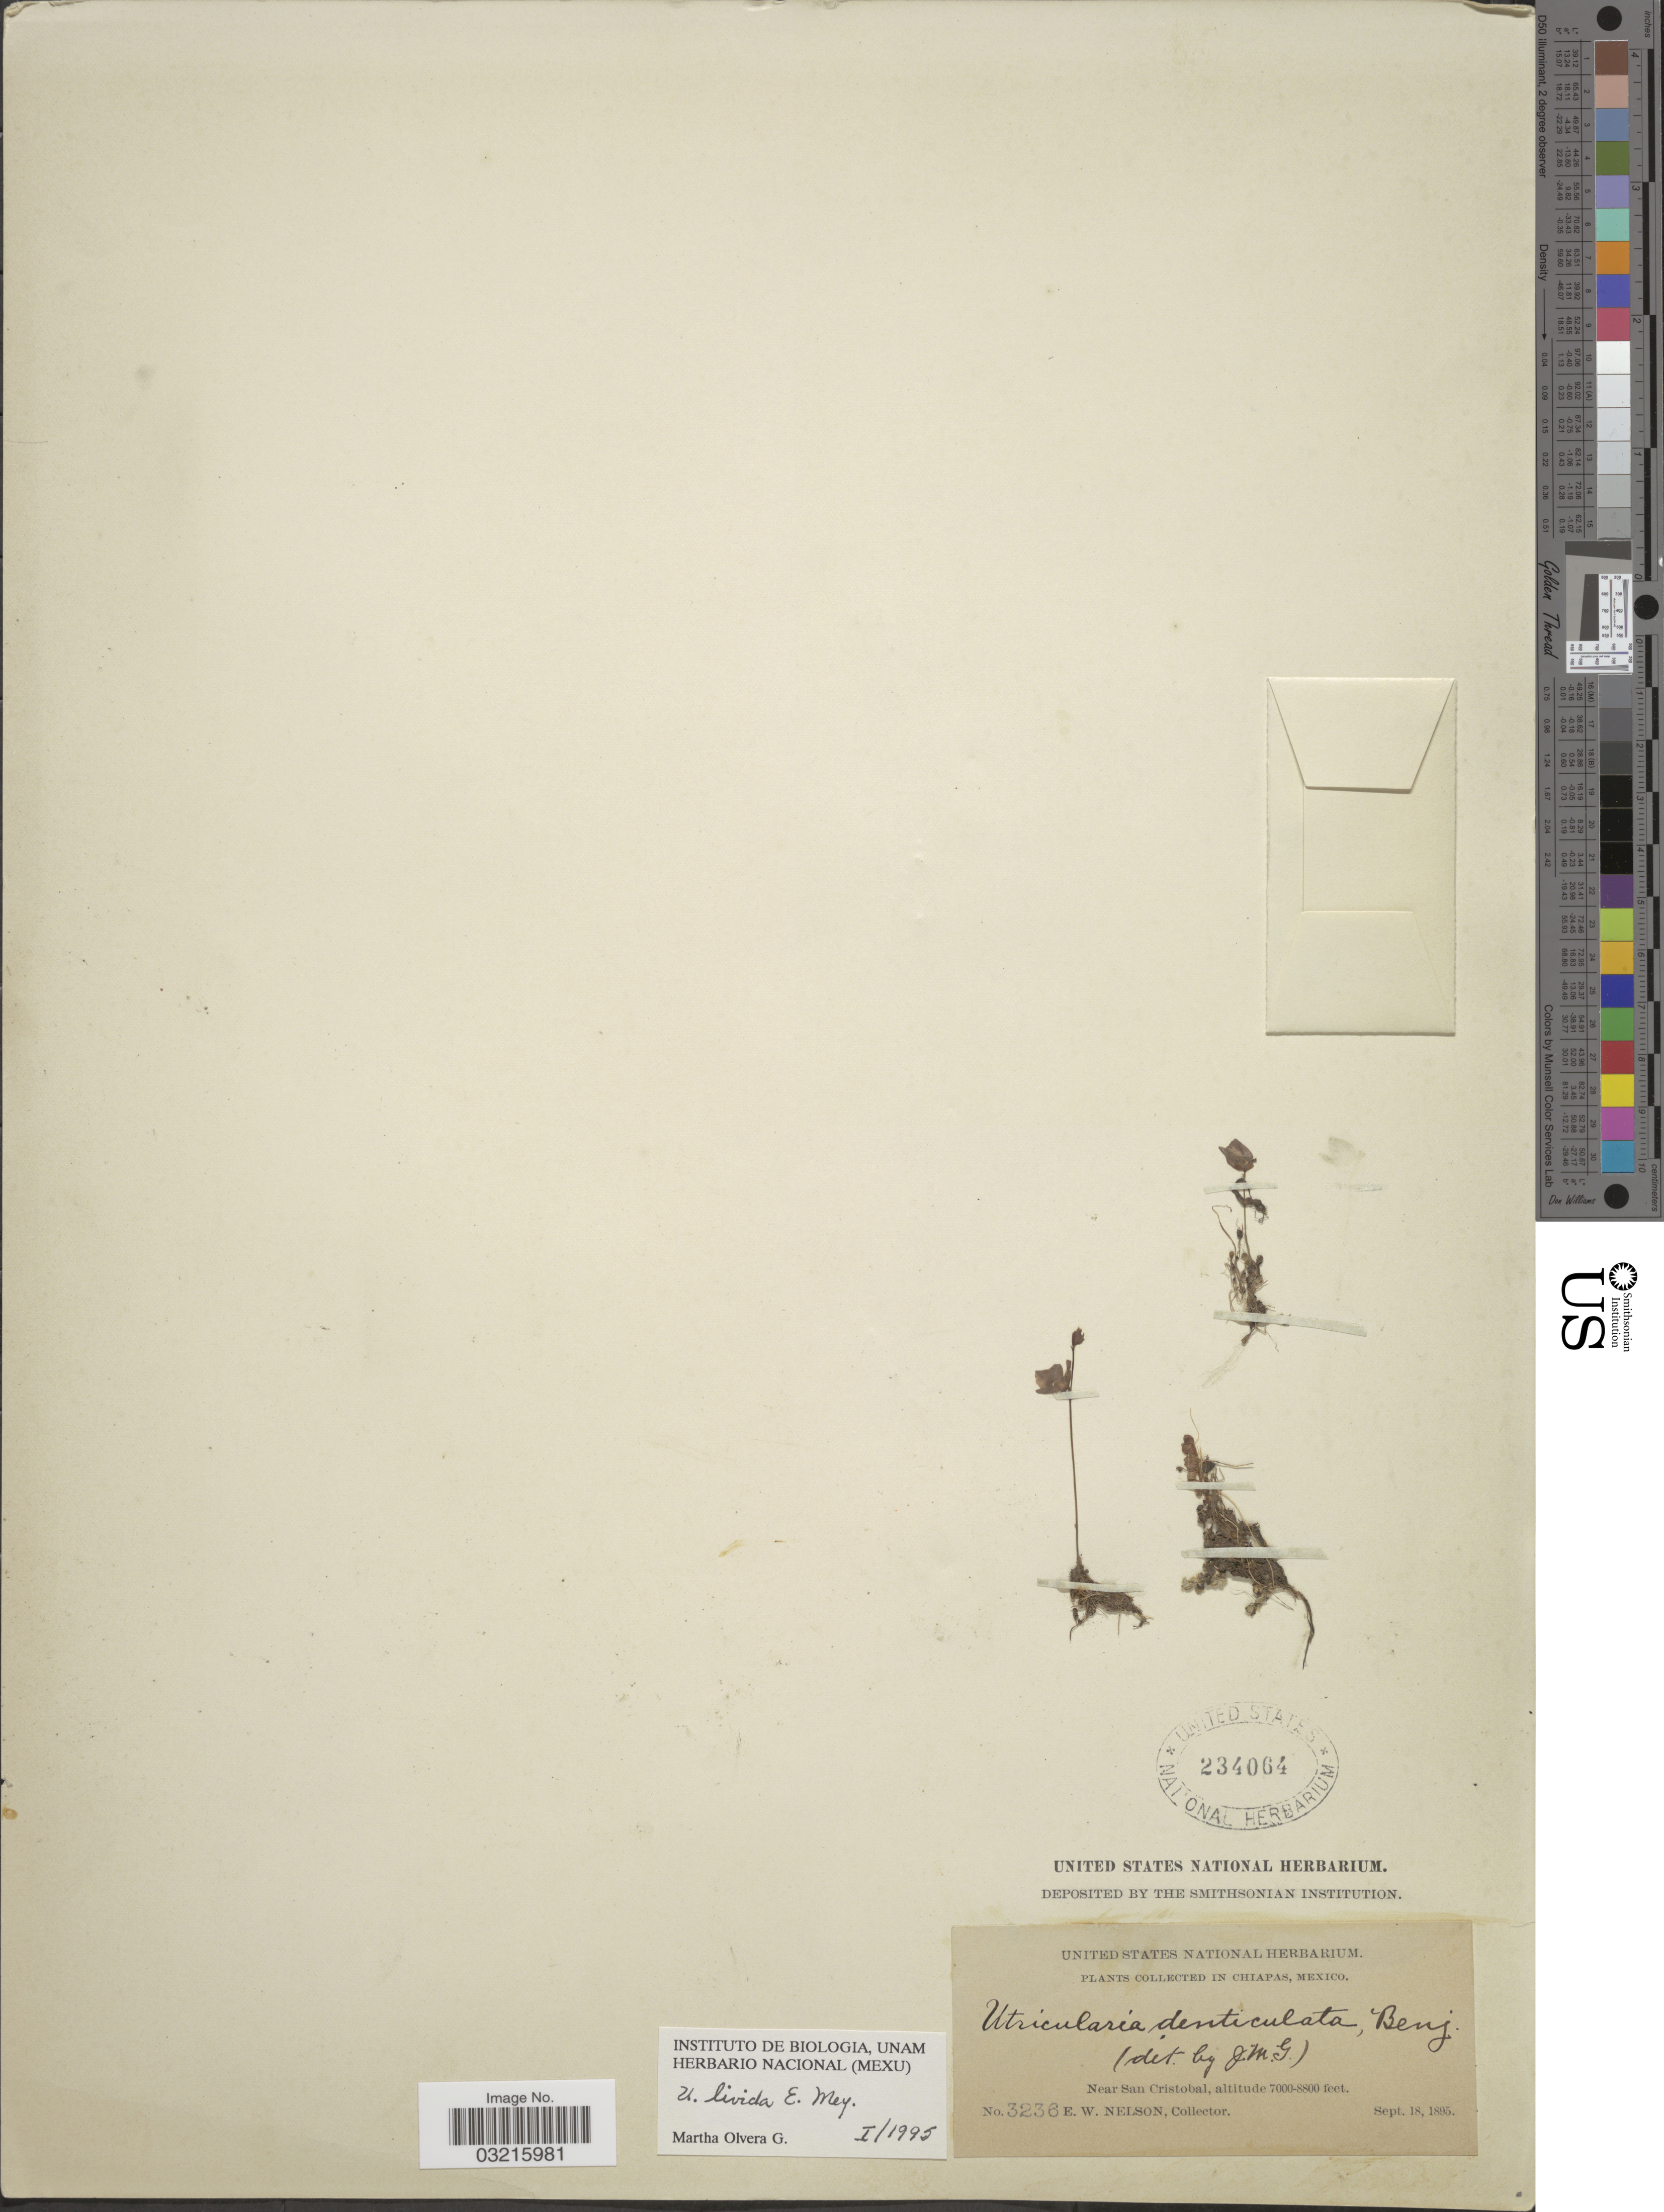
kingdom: Plantae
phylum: Tracheophyta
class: Magnoliopsida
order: Lamiales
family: Lentibulariaceae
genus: Utricularia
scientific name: Utricularia livida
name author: E. Mey.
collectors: E. W. Nelson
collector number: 3236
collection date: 1895-09-18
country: Mexico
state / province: Chiapas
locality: Near San Cristobal.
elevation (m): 2134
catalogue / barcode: US 234064